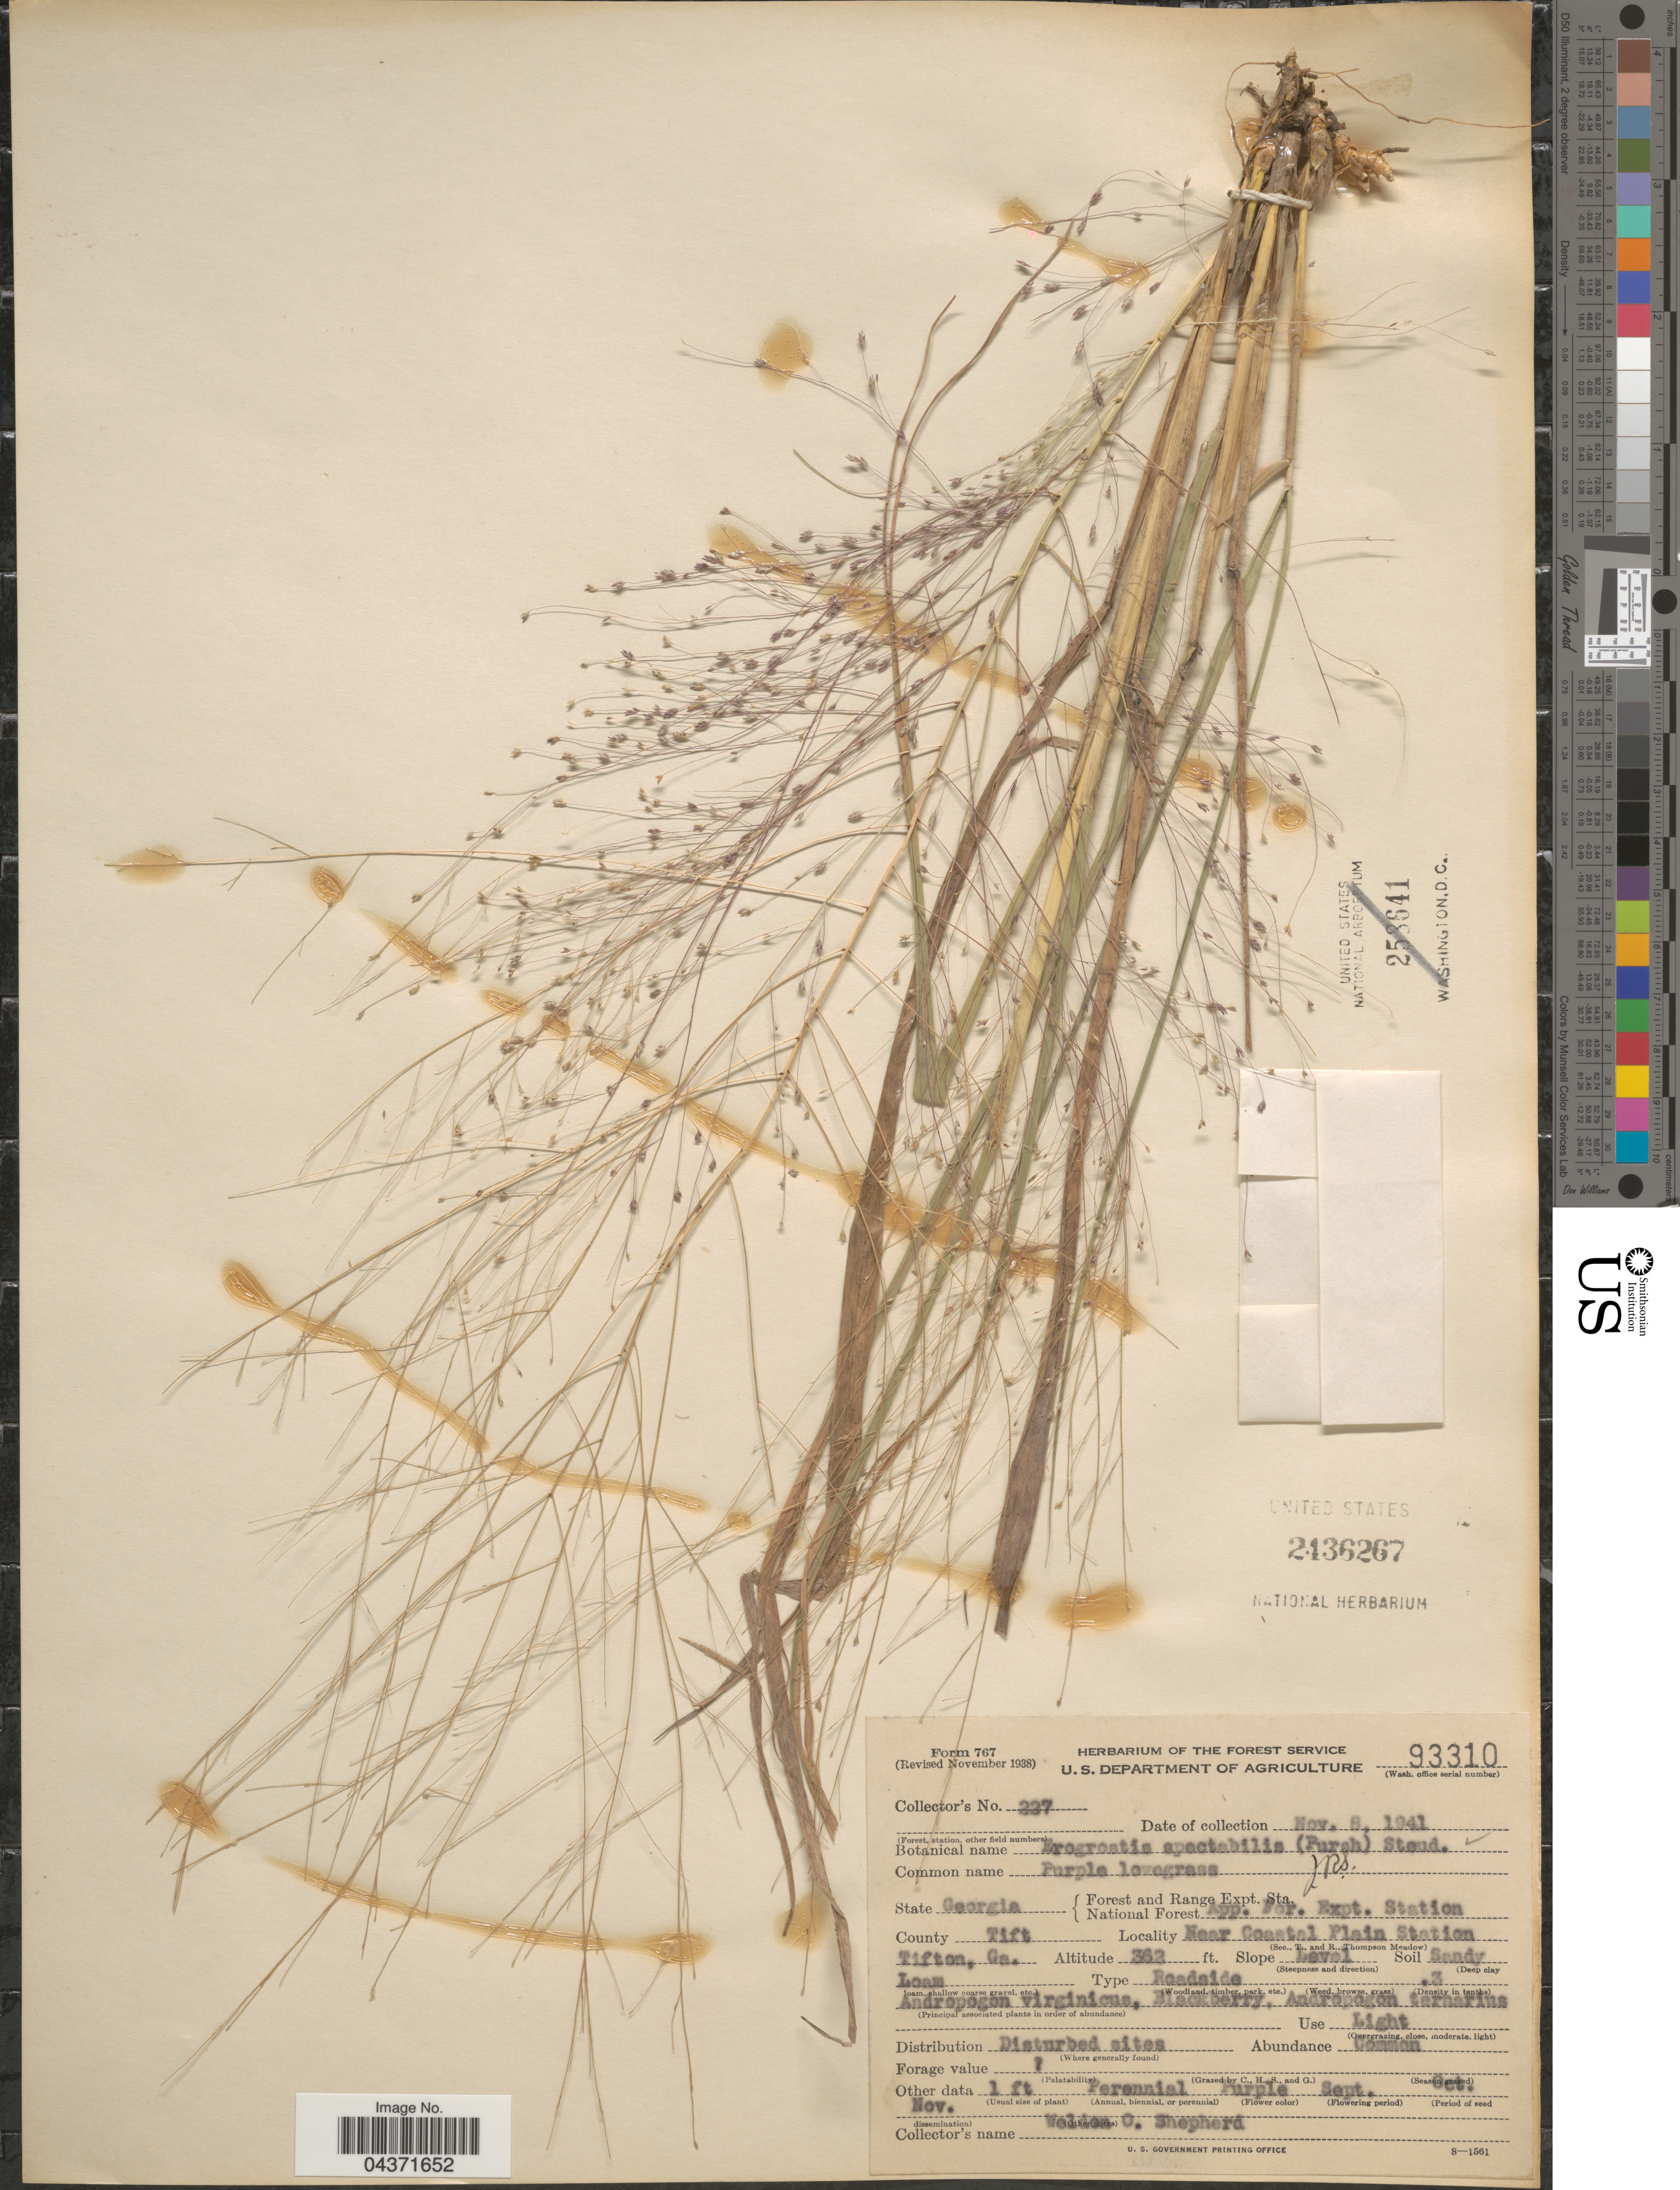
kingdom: Plantae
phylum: Tracheophyta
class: Liliopsida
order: Poales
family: Poaceae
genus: Eragrostis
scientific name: Eragrostis spectabilis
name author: (Pursh) Steud.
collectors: W. Shepherd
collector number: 227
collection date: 1941-11-06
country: United States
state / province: Georgia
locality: Forest and Range Expt. Sta. National Forest App. For. Expt. Station. County Tift. Near Coastal Plain Station Tifton.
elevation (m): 110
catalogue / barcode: US 2436267